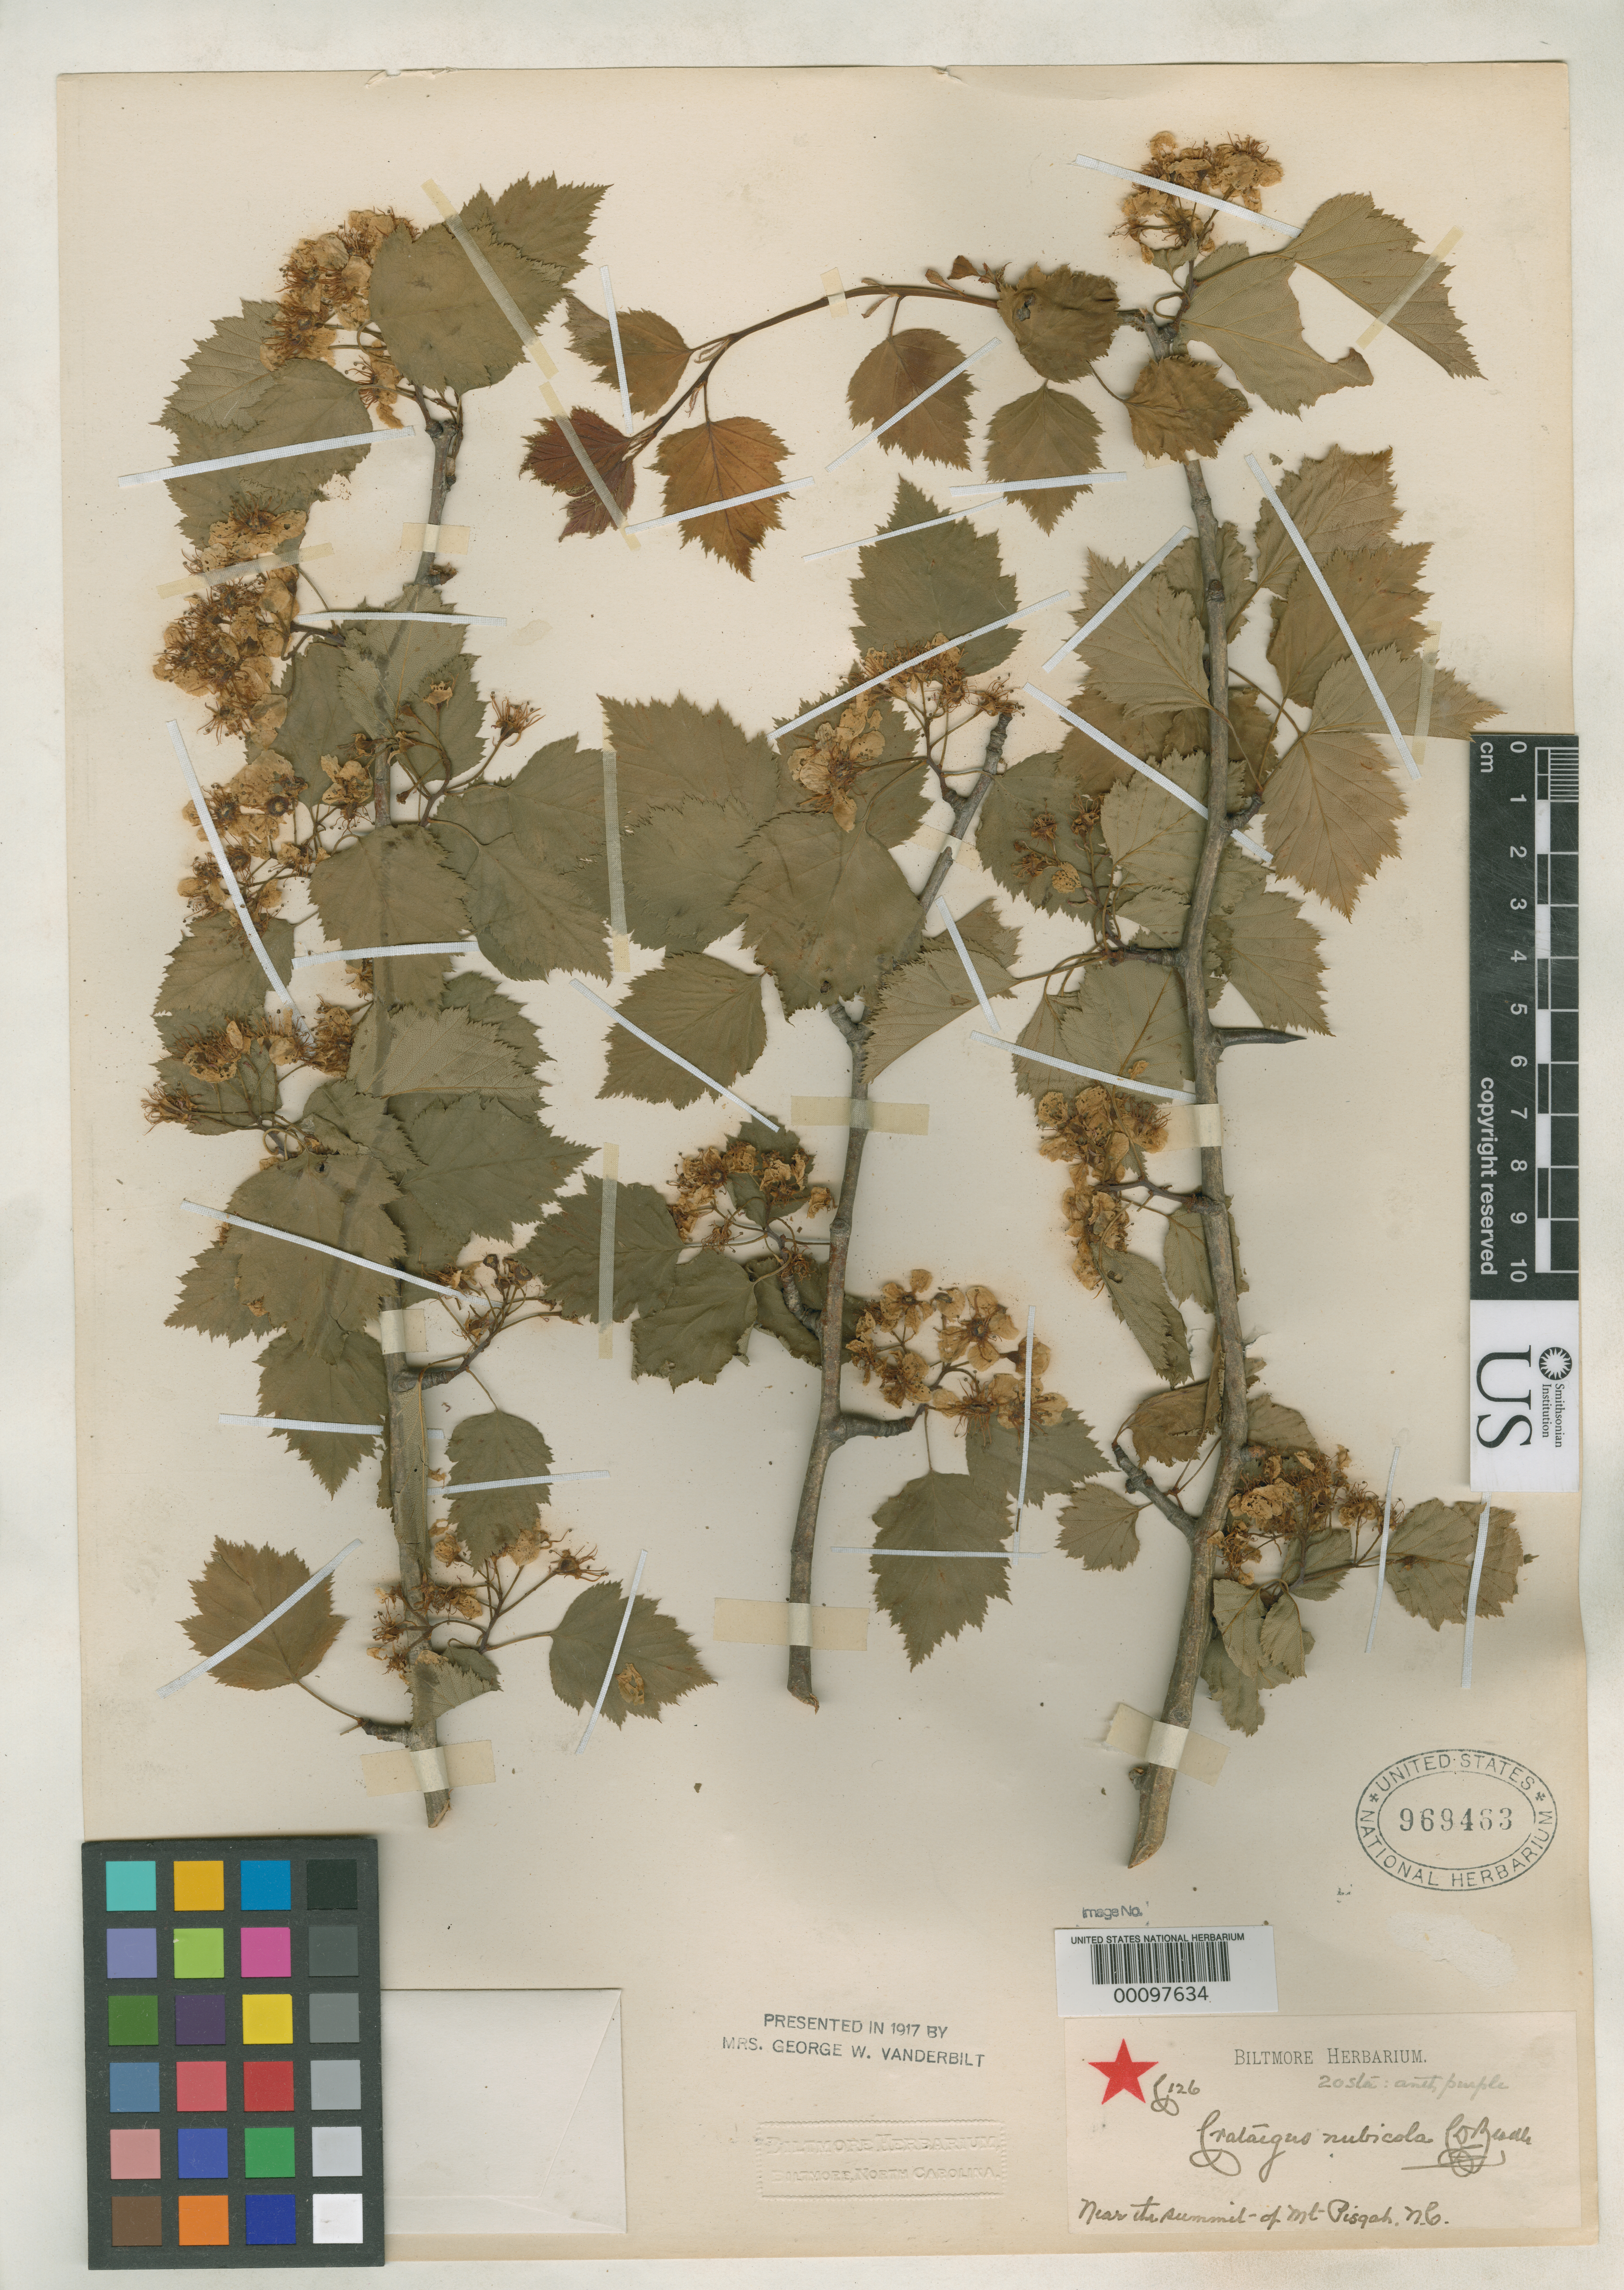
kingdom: Plantae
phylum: Tracheophyta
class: Magnoliopsida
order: Rosales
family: Rosaceae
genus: Crataegus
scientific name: Crataegus nubicola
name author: Beadle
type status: Syntype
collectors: ex herb. Biltmore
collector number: C 126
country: United States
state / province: North Carolina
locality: Mount Pisgah.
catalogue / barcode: US 969463